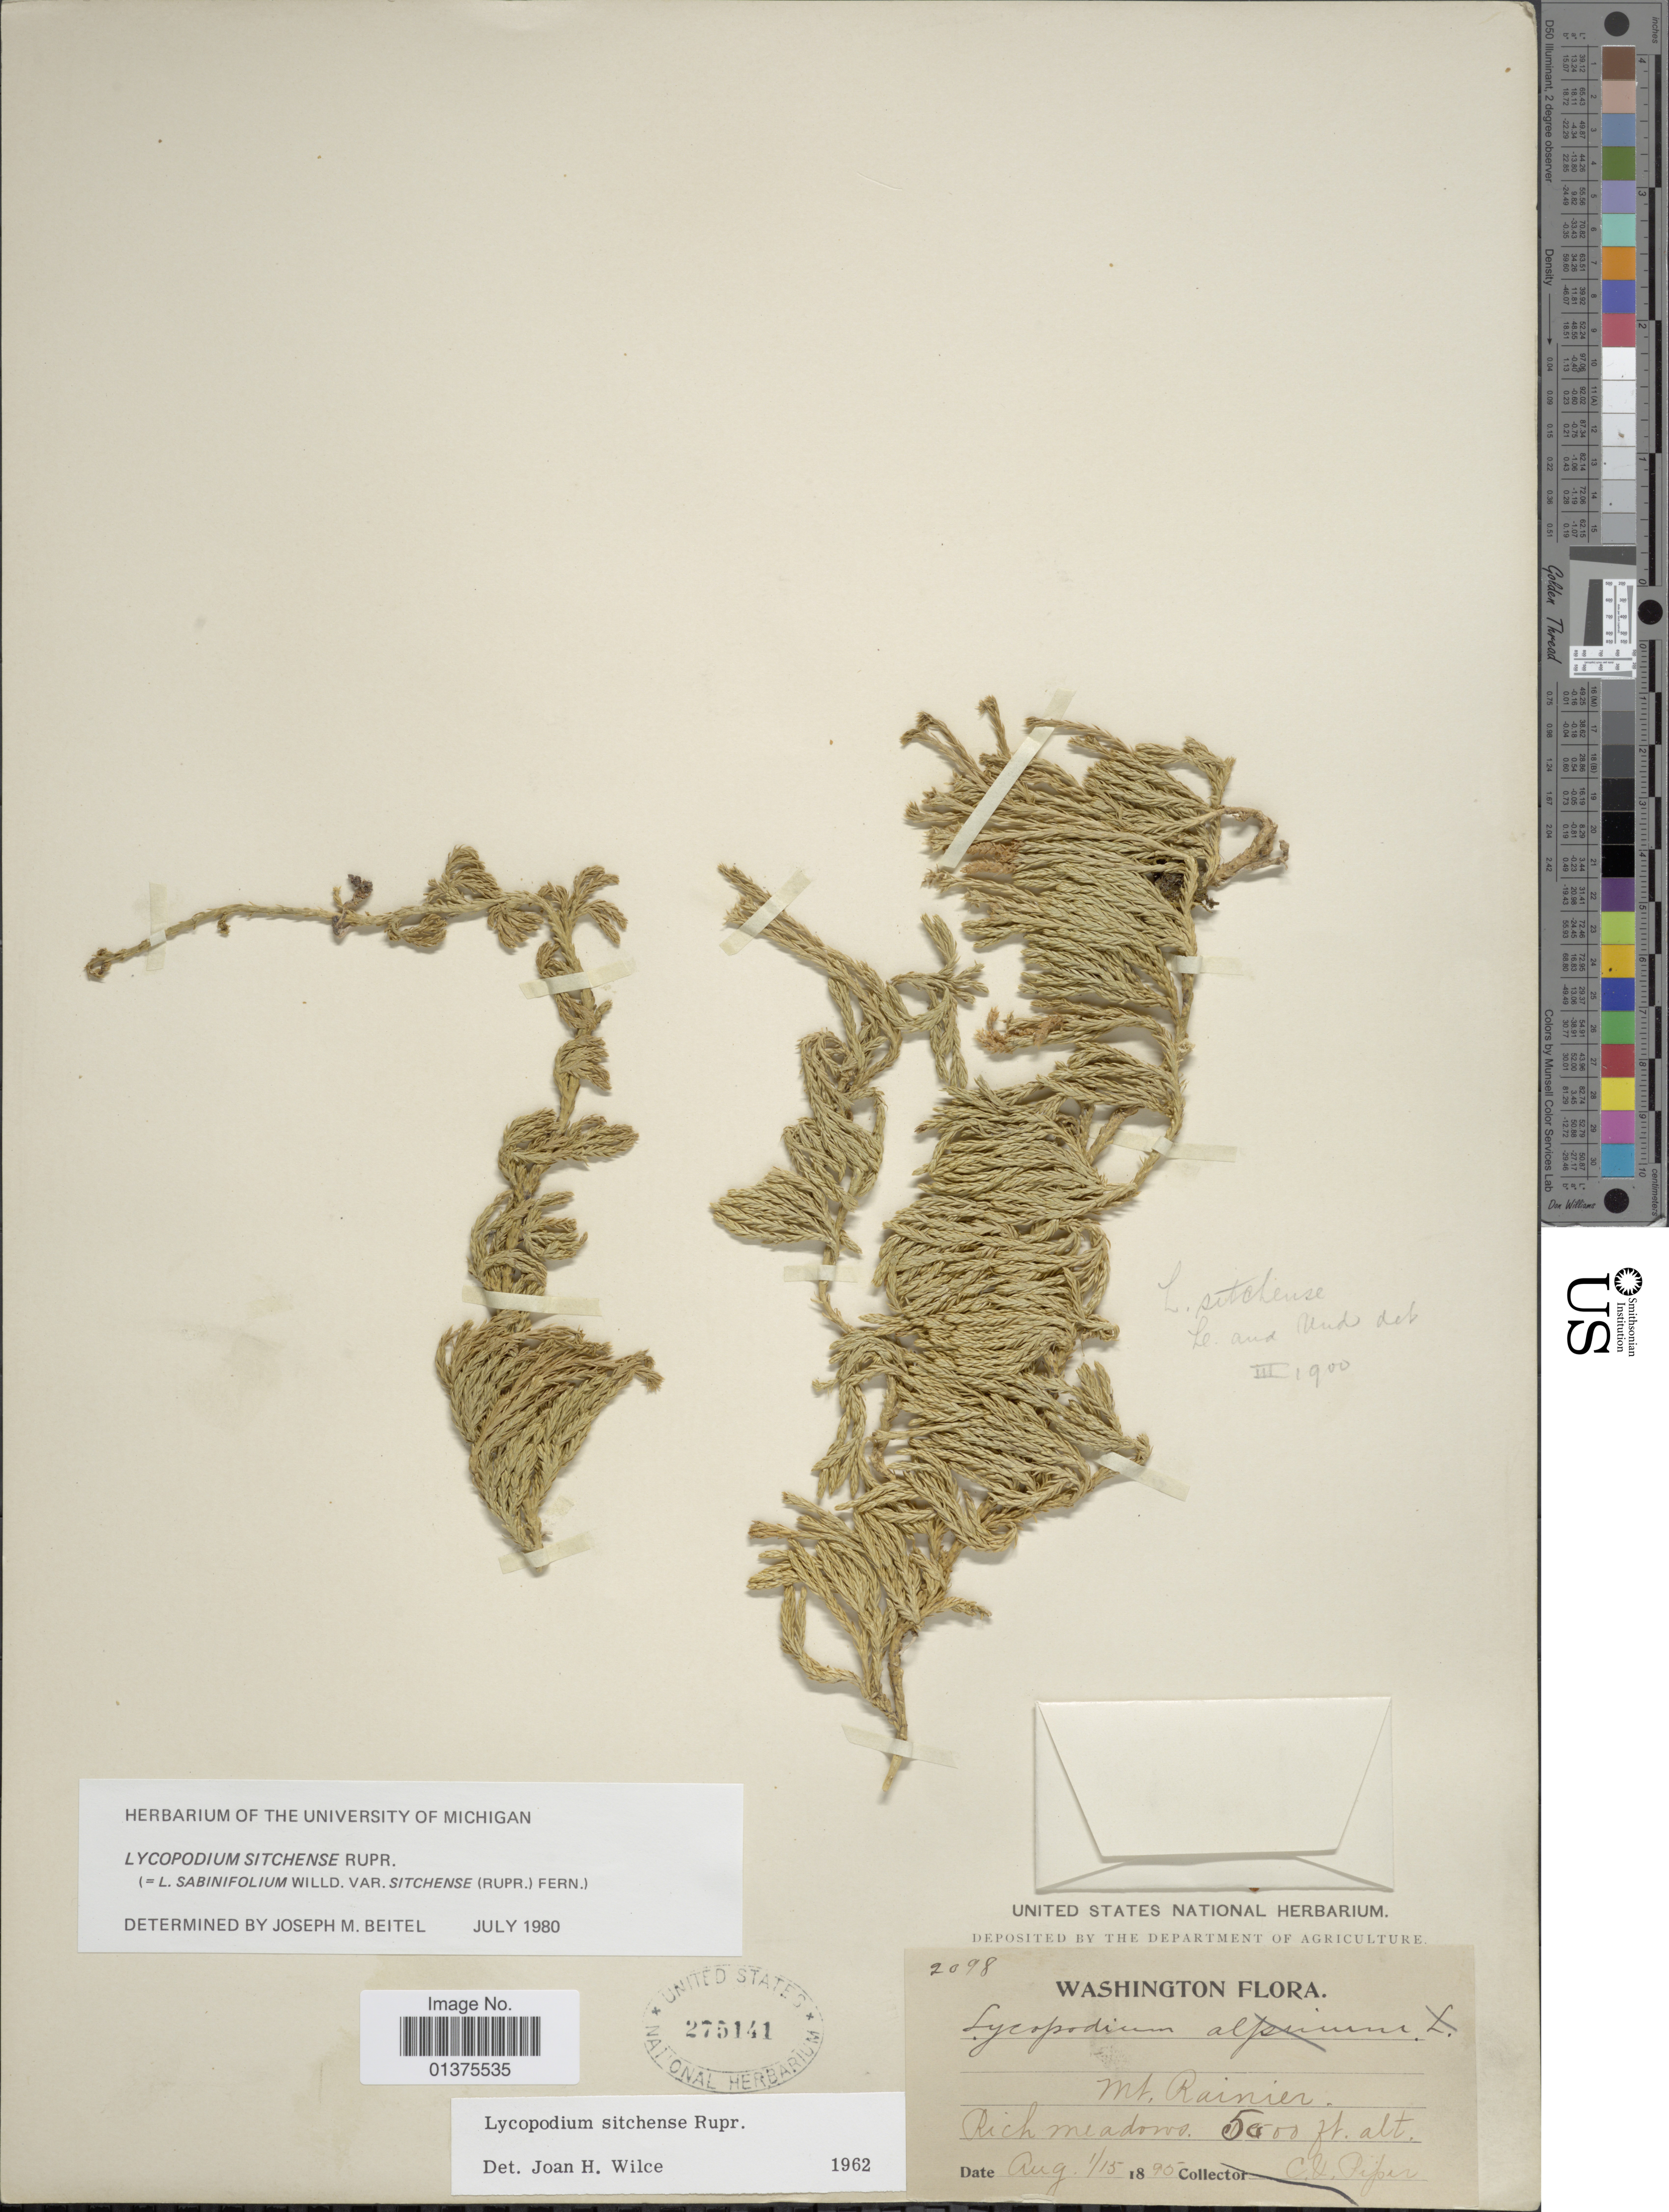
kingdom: Plantae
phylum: Tracheophyta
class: Lycopodiopsida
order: Lycopodiales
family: Lycopodiaceae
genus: Diphasiastrum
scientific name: Diphasiastrum sitchense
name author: (Rupr.) Holub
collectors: C. V. Piper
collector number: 2098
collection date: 1895-08-01/1895-08-15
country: United States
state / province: Washington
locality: Mt. Rainier, rich meadows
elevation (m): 1524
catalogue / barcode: US 275141